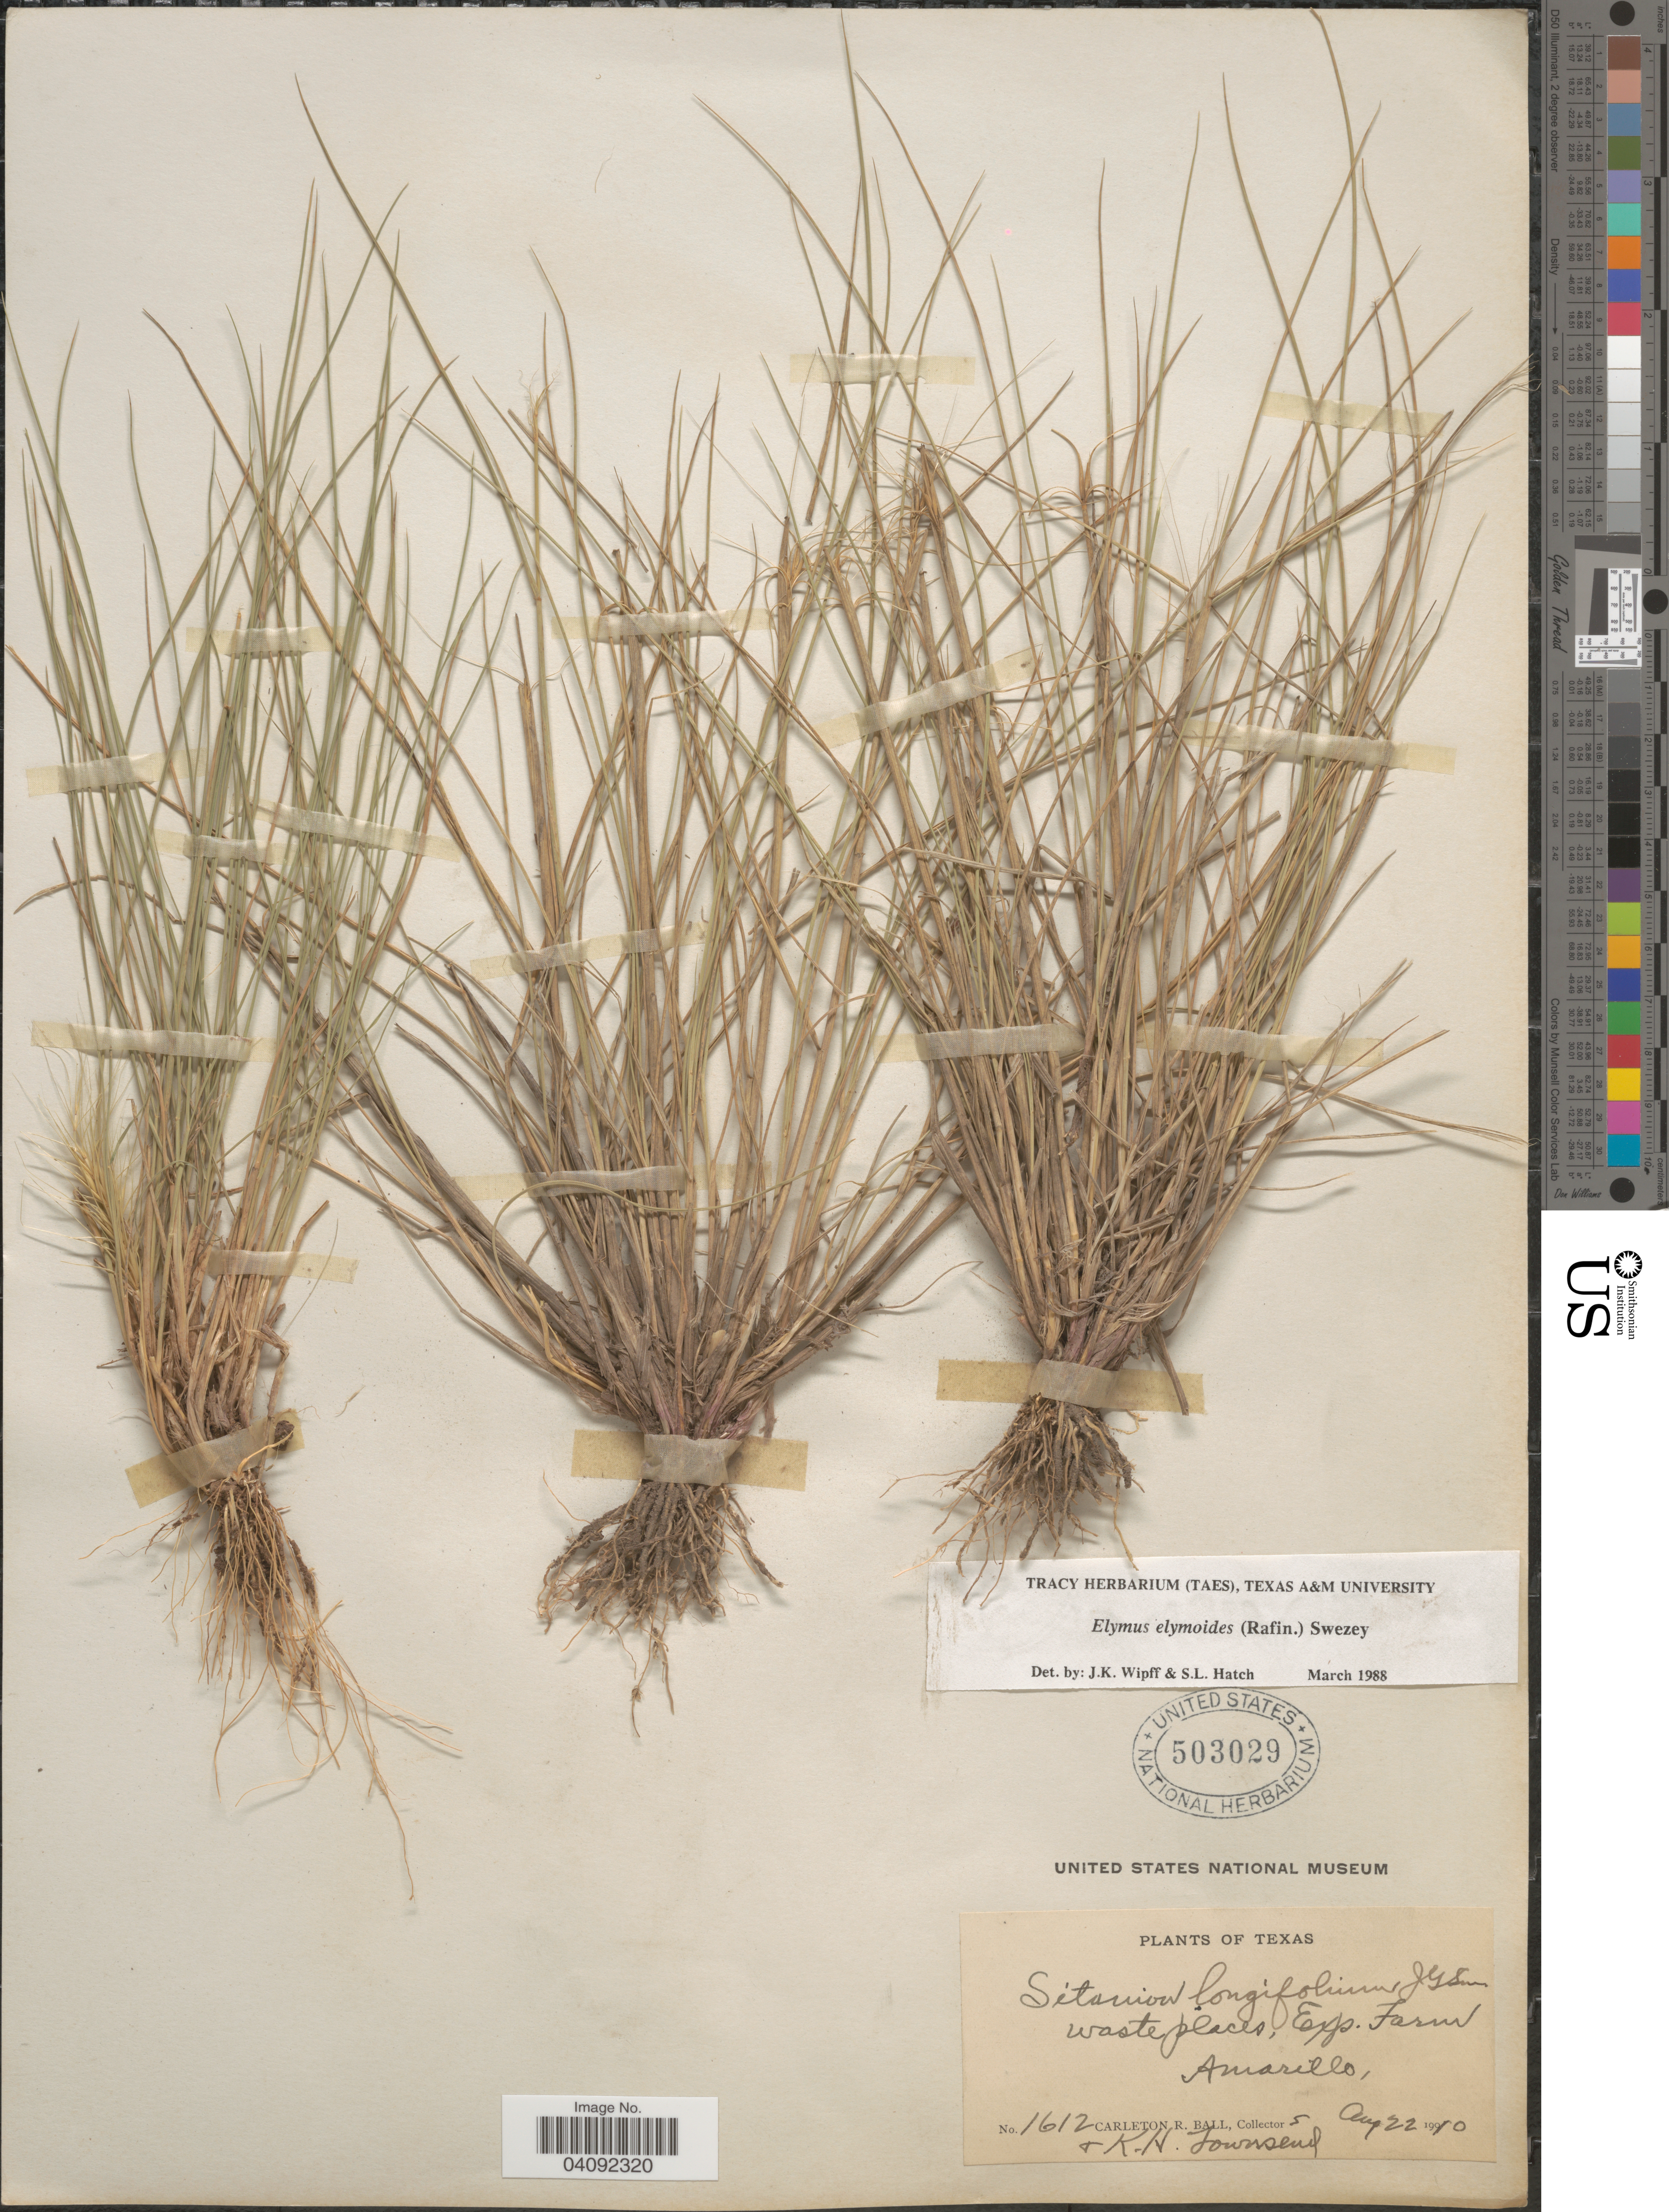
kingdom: Plantae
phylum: Tracheophyta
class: Liliopsida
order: Poales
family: Poaceae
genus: Elymus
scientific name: Elymus elymoides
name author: (Raf.) Swezey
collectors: C. R. Ball & K. H. Townsend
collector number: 1612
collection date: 1910-08-22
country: United States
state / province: Texas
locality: Waste places, Exp. Farm. Amarillo,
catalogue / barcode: US 503029